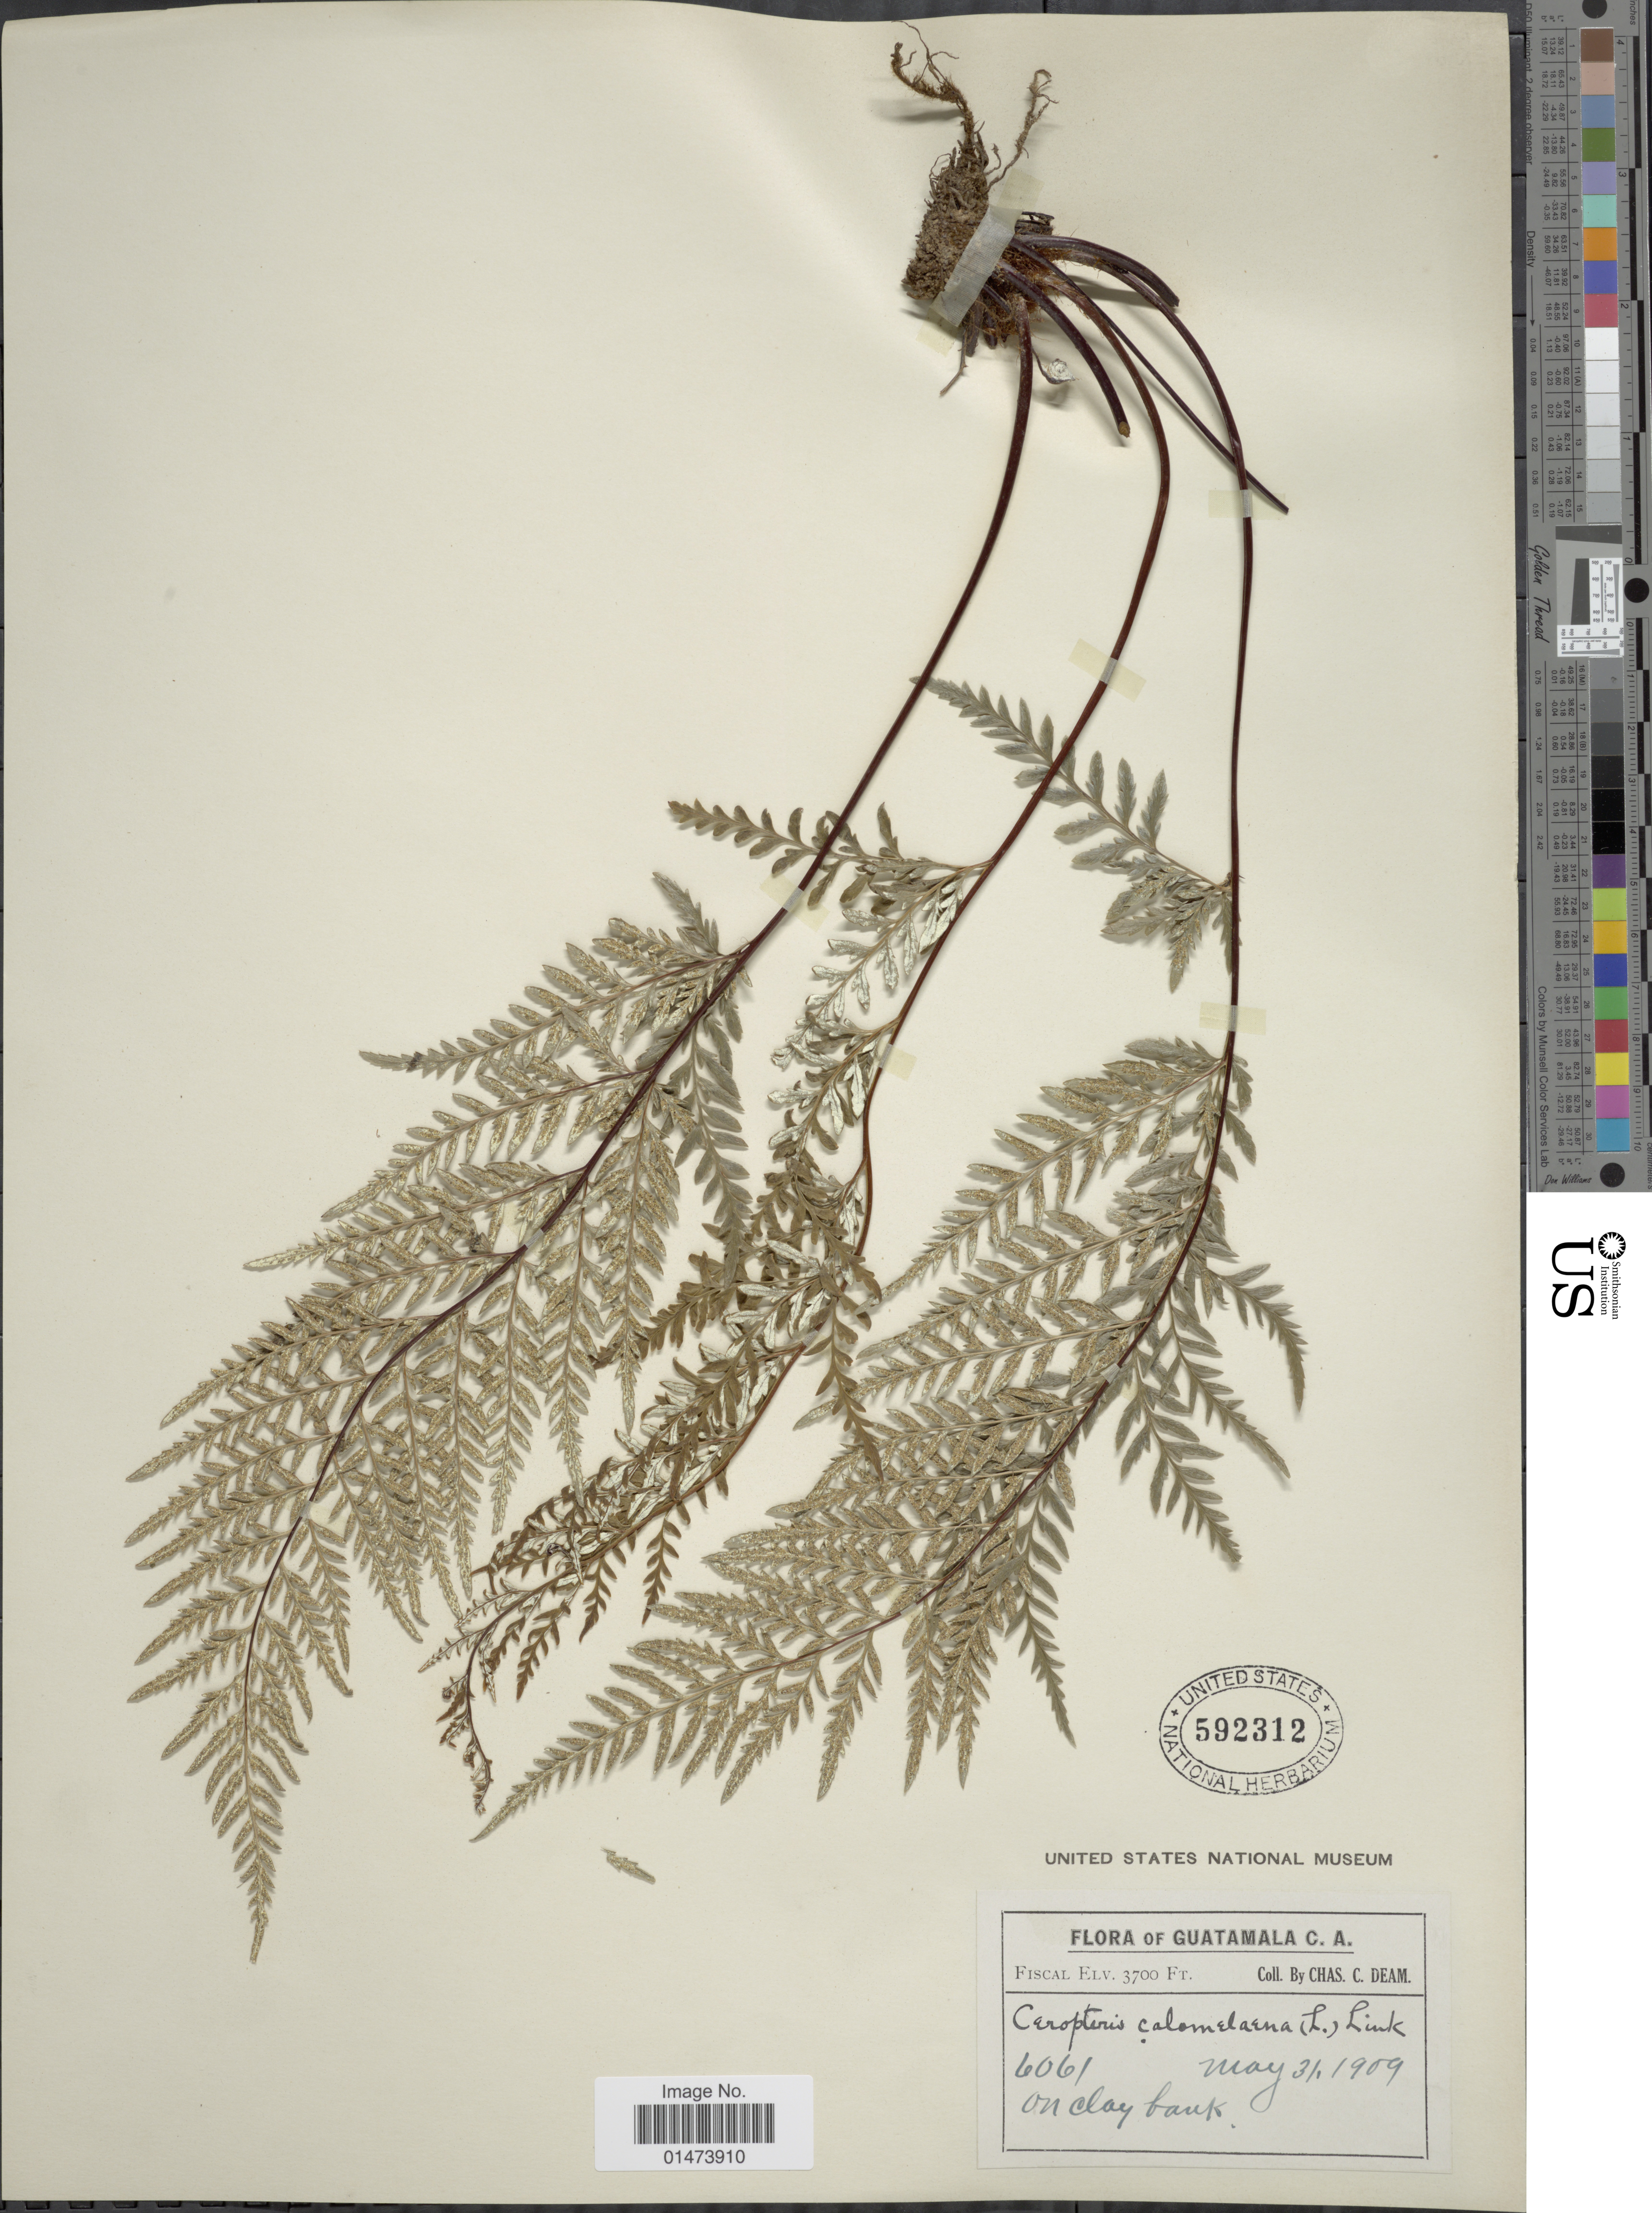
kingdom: Plantae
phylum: Tracheophyta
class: Polypodiopsida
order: Polypodiales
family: Pteridaceae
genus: Pityrogramma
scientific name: Pityrogramma calomelanos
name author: (L.) Link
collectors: C. C. Deam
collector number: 6061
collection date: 1909-05-31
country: Guatemala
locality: On clay bank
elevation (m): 1128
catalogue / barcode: US 592312